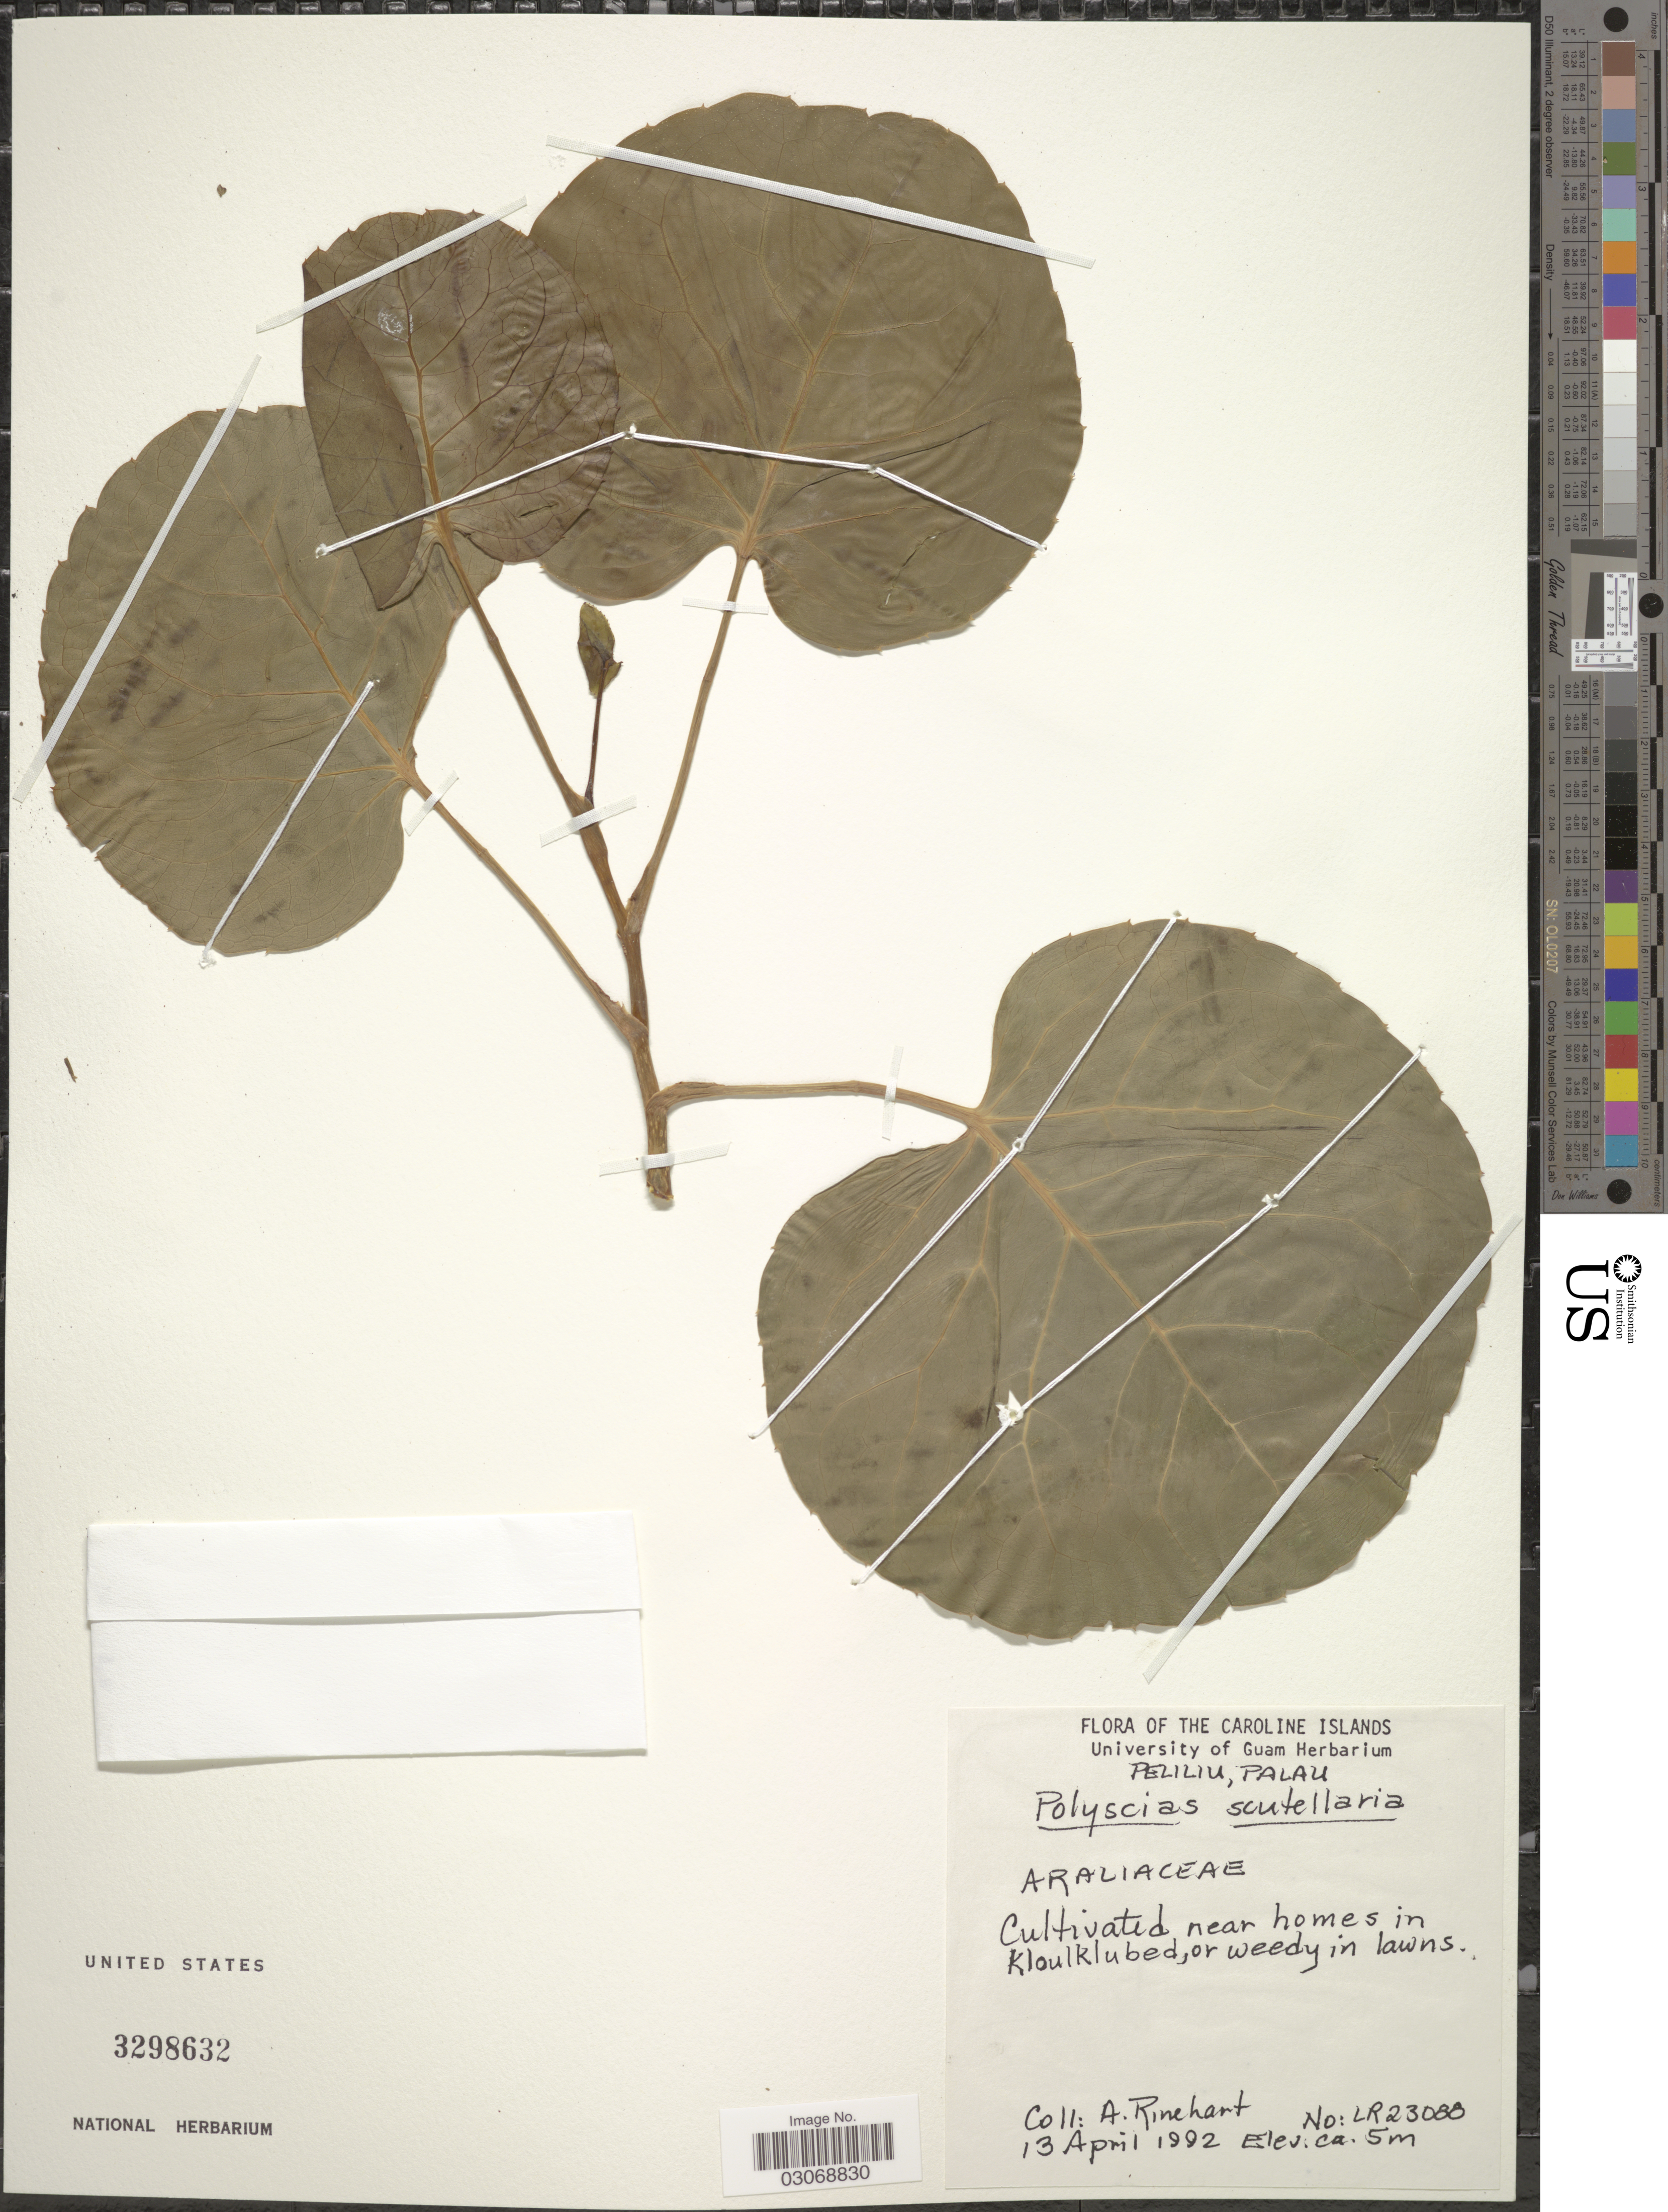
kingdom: Plantae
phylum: Tracheophyta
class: Magnoliopsida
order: Apiales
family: Araliaceae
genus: Polyscias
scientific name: Polyscias scutellaria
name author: (Burm. f.) Fosberg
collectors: A. Rinehart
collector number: LR23088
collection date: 1992-04-13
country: Palau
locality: The Caroline Islands. Peliliu, Palau. Near homes in Kloulkubed, or weedy in lawns.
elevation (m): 5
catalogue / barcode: US 3298632